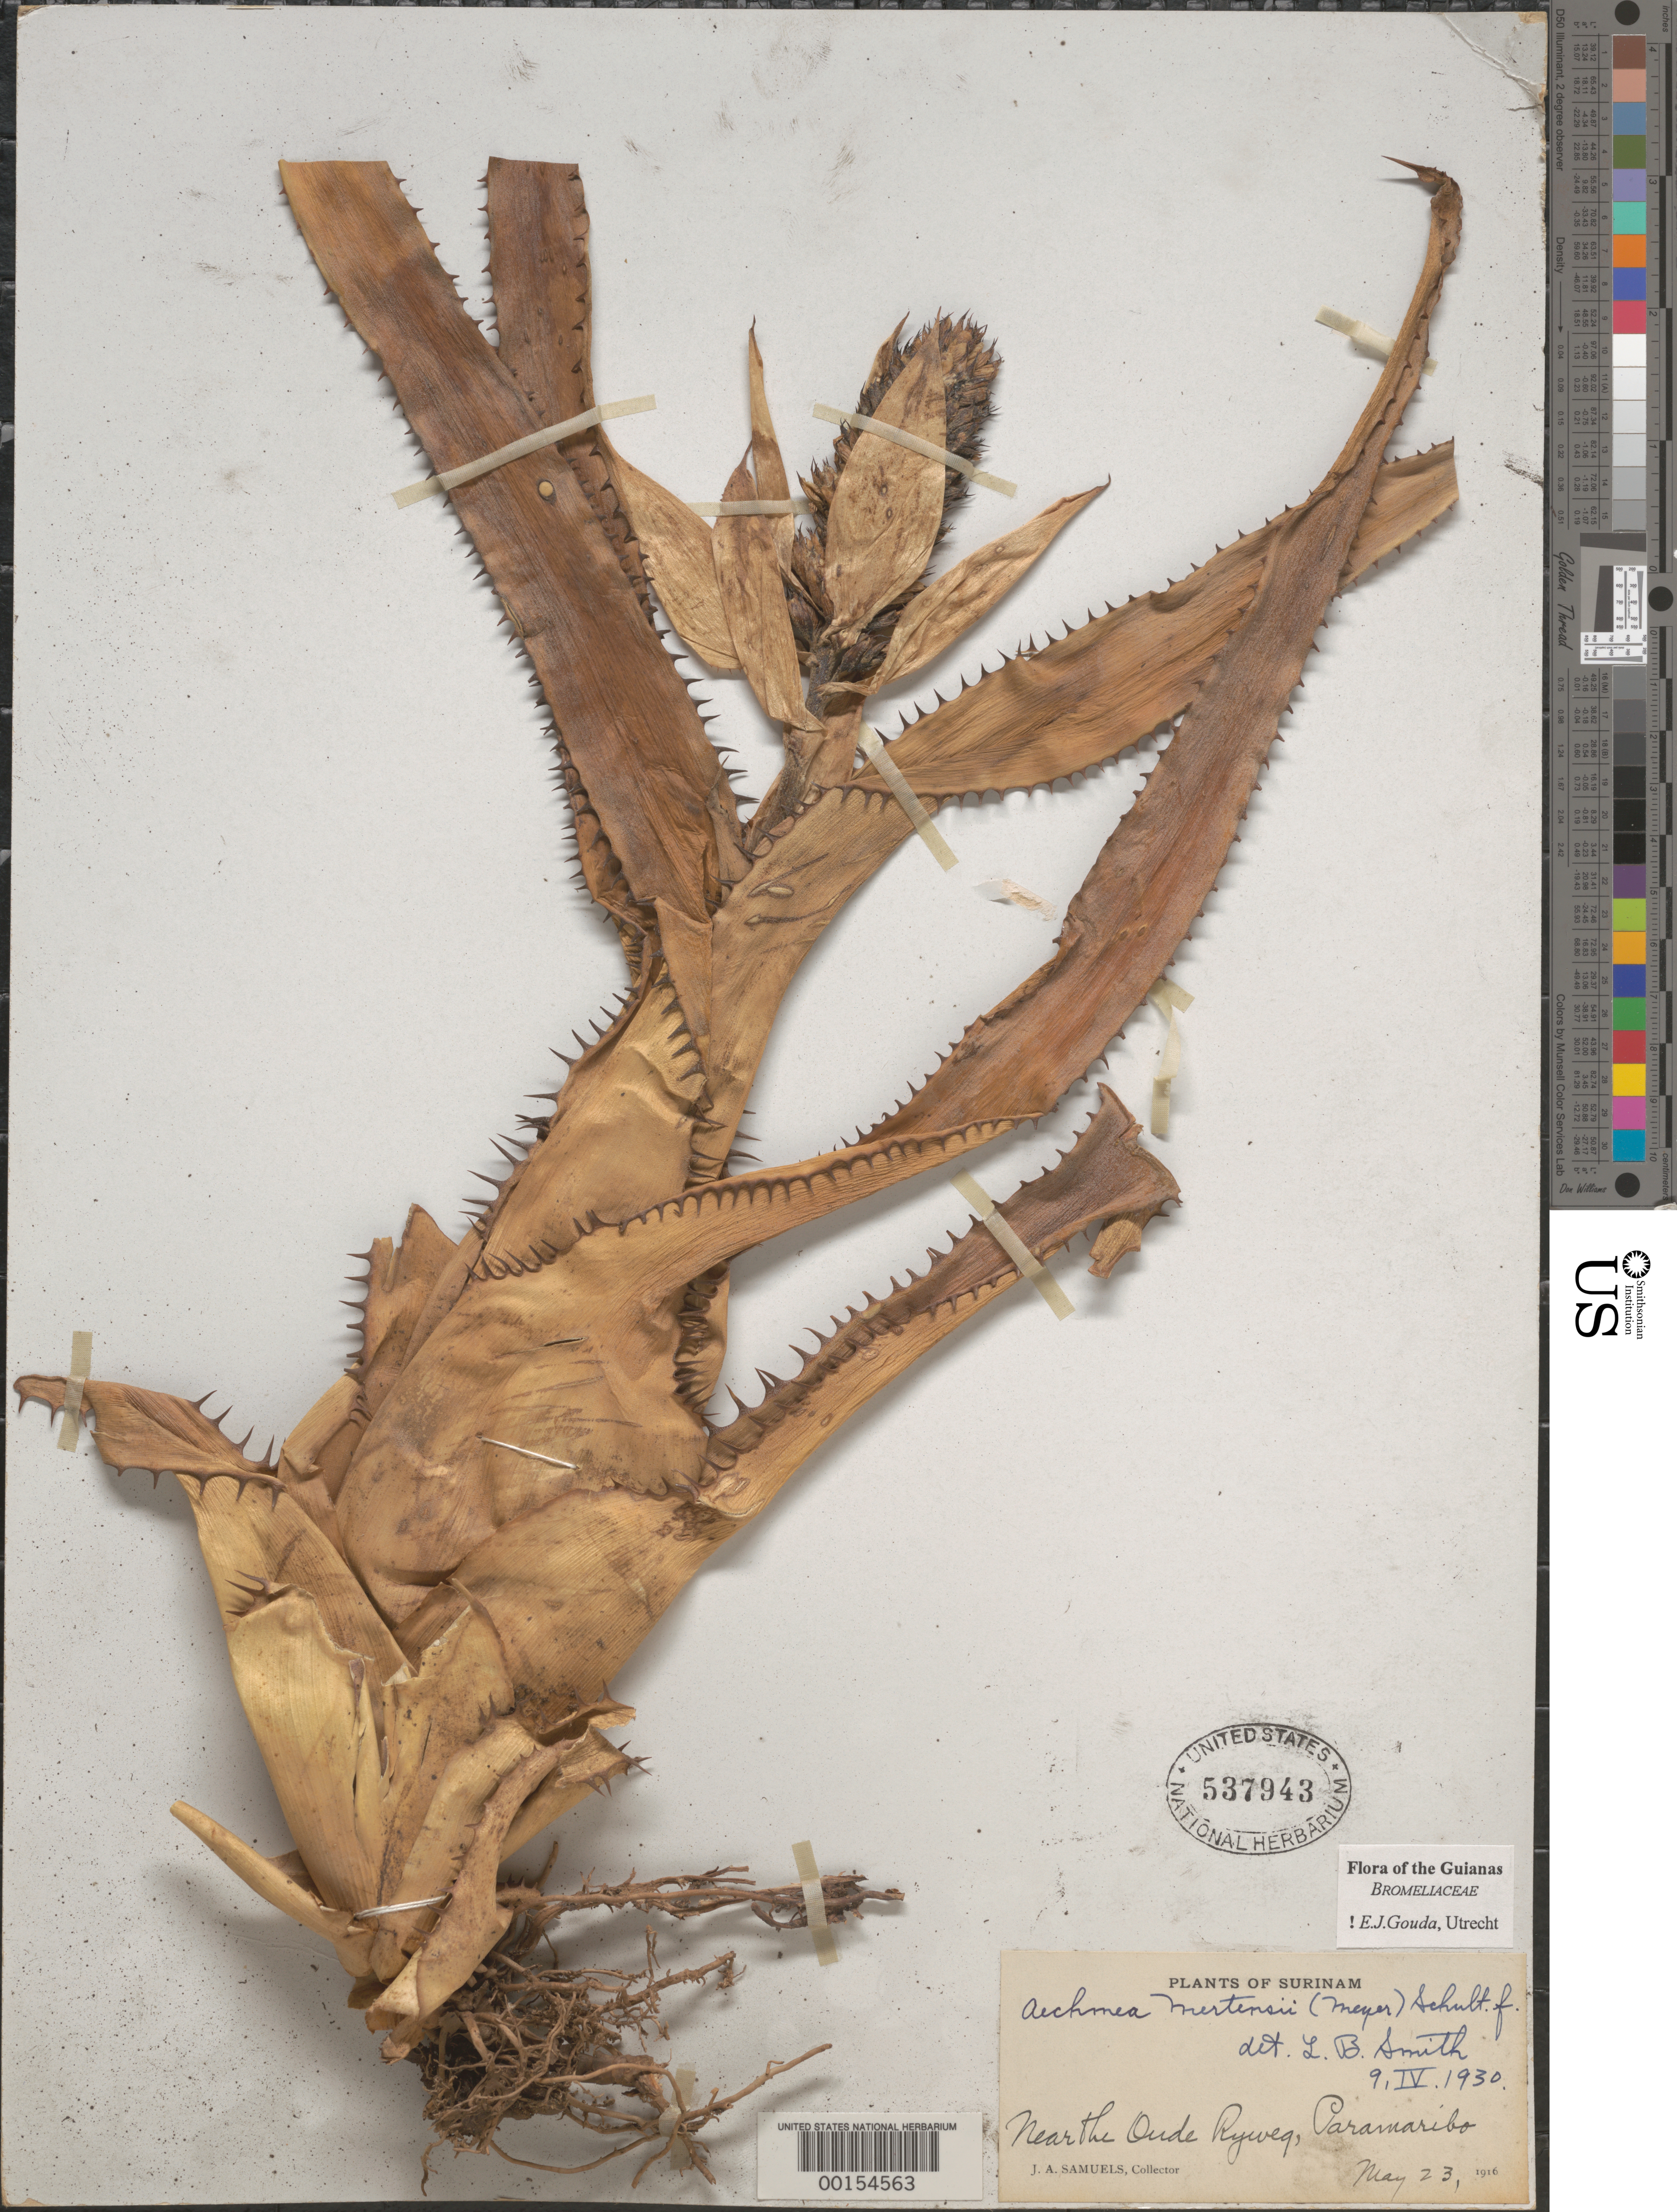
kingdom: Plantae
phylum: Tracheophyta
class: Liliopsida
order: Poales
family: Bromeliaceae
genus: Aechmea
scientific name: Aechmea mertensii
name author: (G. Mey.) Schult. & Schult. f.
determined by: Gouda, E. J.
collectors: J. A. Samuels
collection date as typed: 23-May-16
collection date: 1916-05-23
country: Suriname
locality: Paramaribo, near Oude Ryweg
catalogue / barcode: US 537943